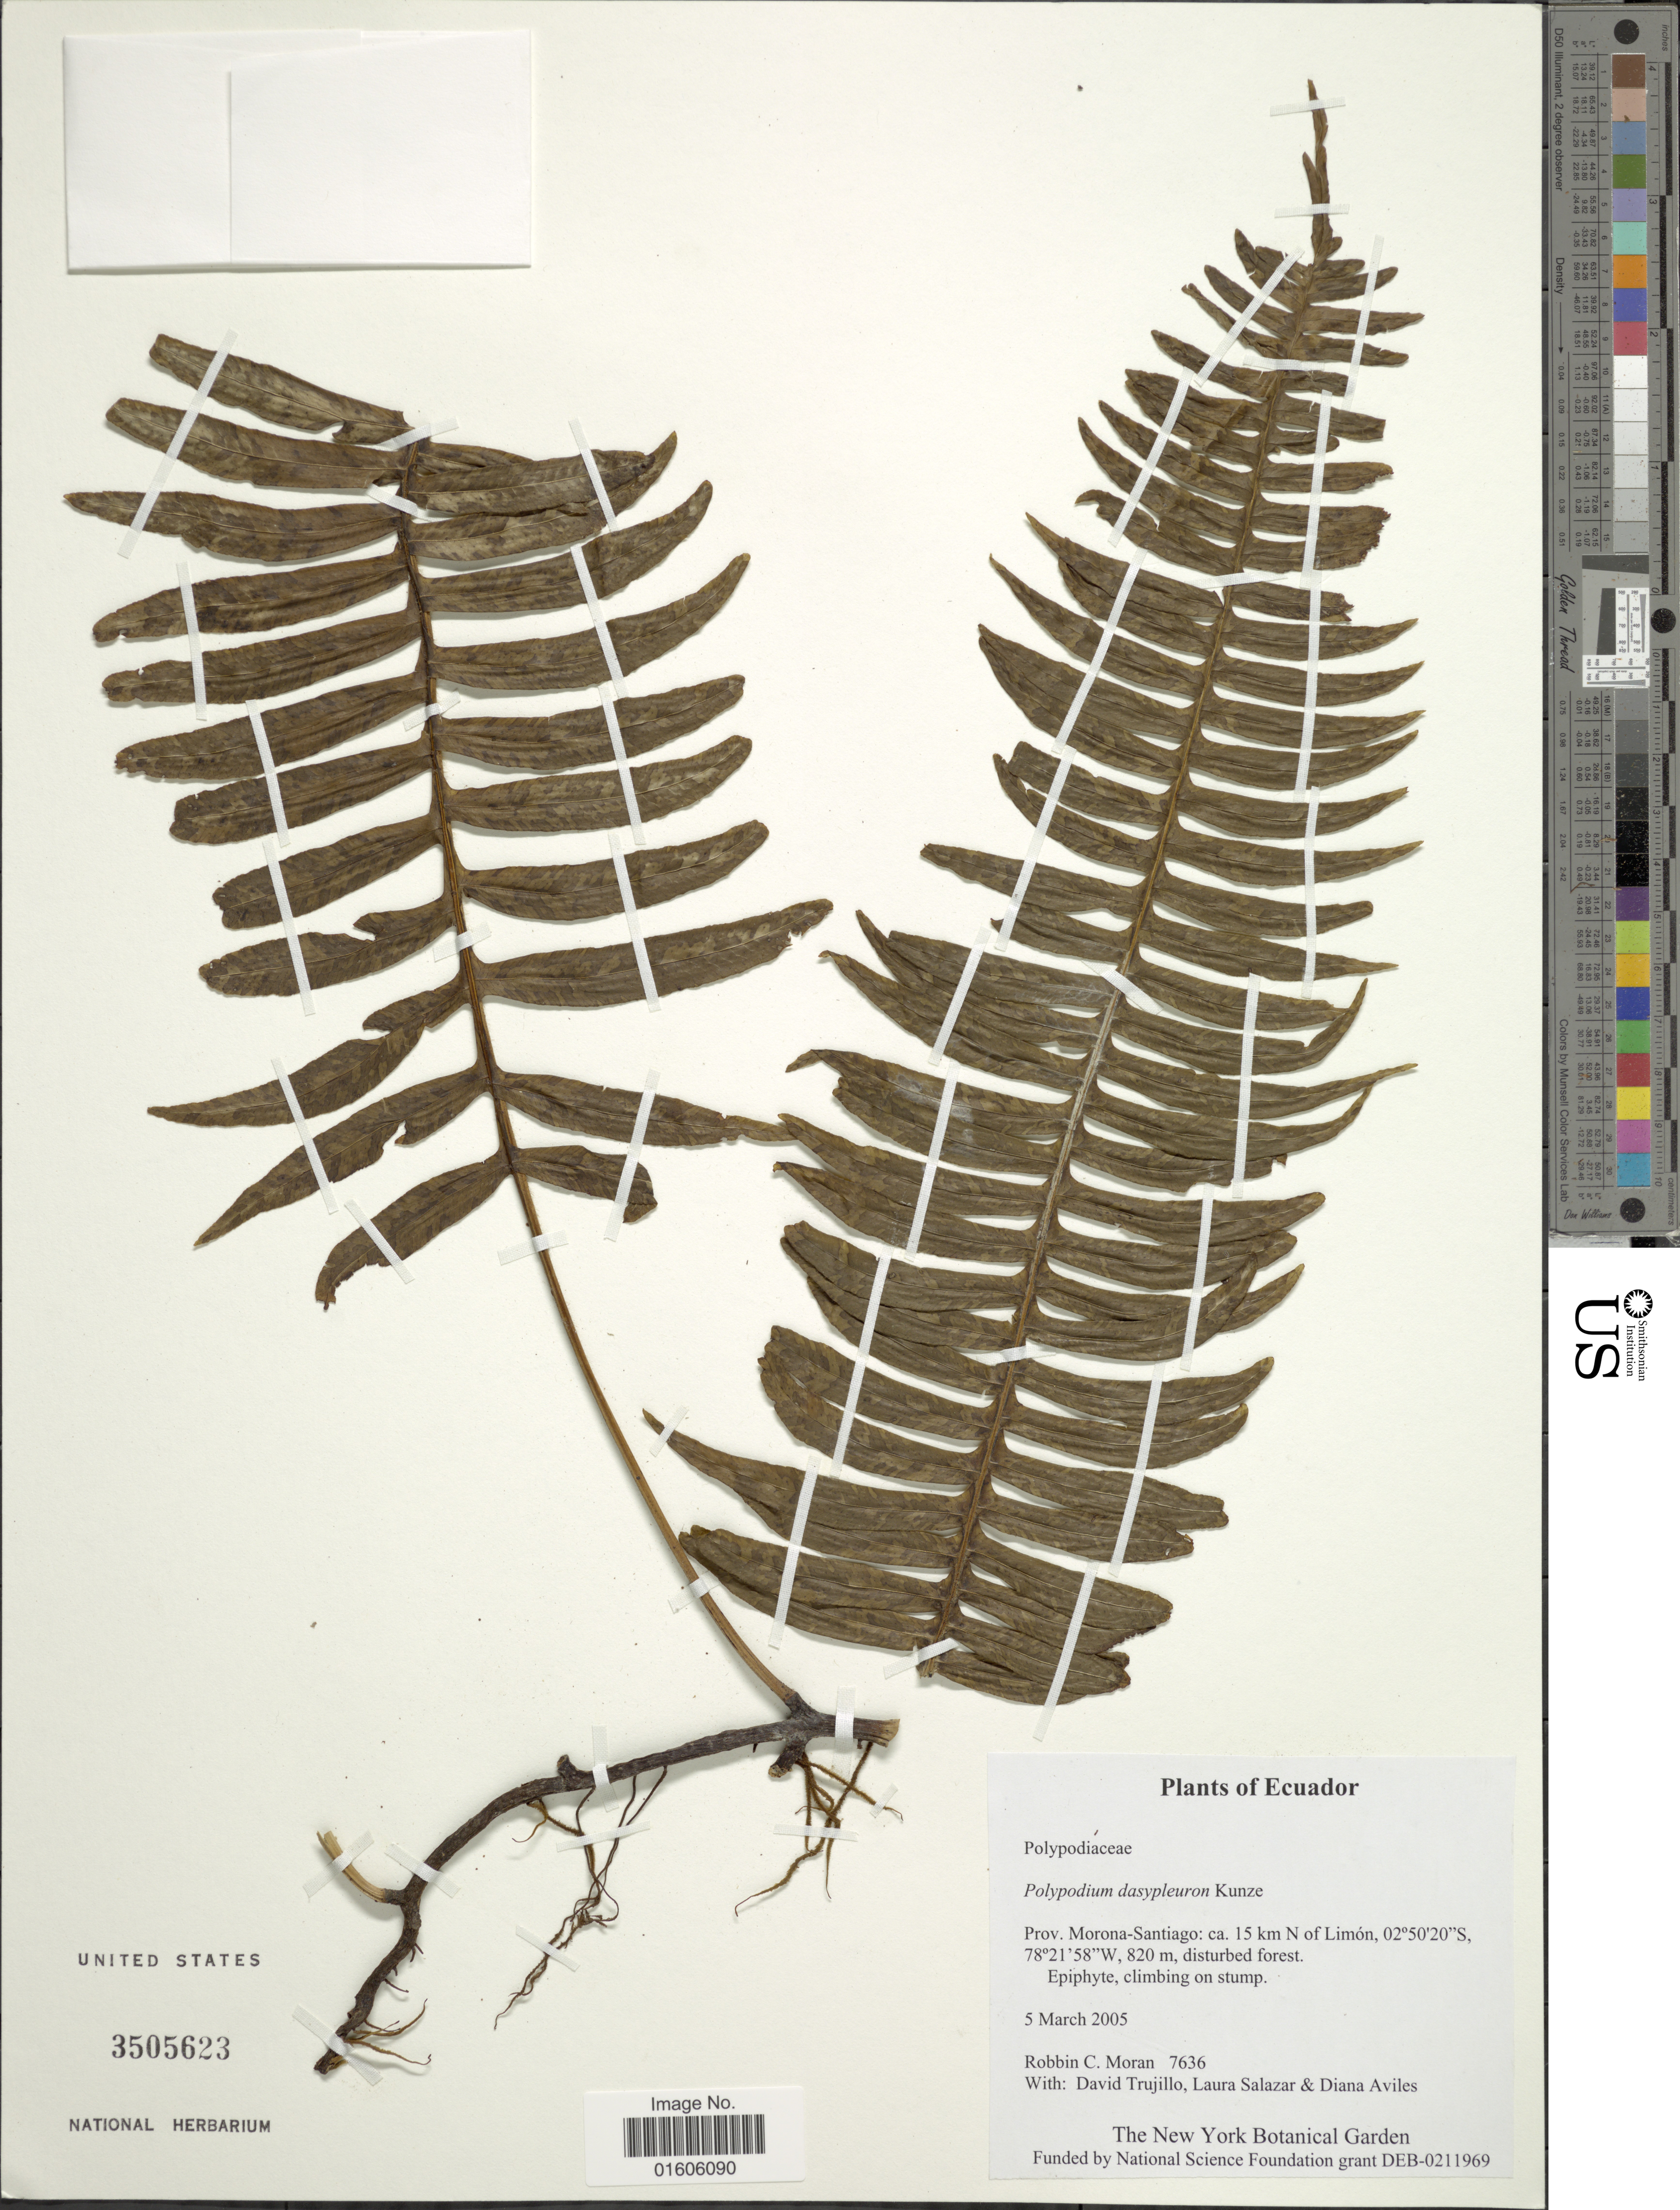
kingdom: Plantae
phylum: Tracheophyta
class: Polypodiopsida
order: Polypodiales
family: Polypodiaceae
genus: Serpocaulon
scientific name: Serpocaulon dasypleuron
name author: (Kunze) A.R. Sm.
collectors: R. C. Moran, D. Trujillo, L. Salazar & D. Aviles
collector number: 7636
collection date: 2005-03-05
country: Ecuador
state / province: Morona-Santiago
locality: Prov. Morona-Santiago: ca. 15 km N of Limón.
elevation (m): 820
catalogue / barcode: US 3505623